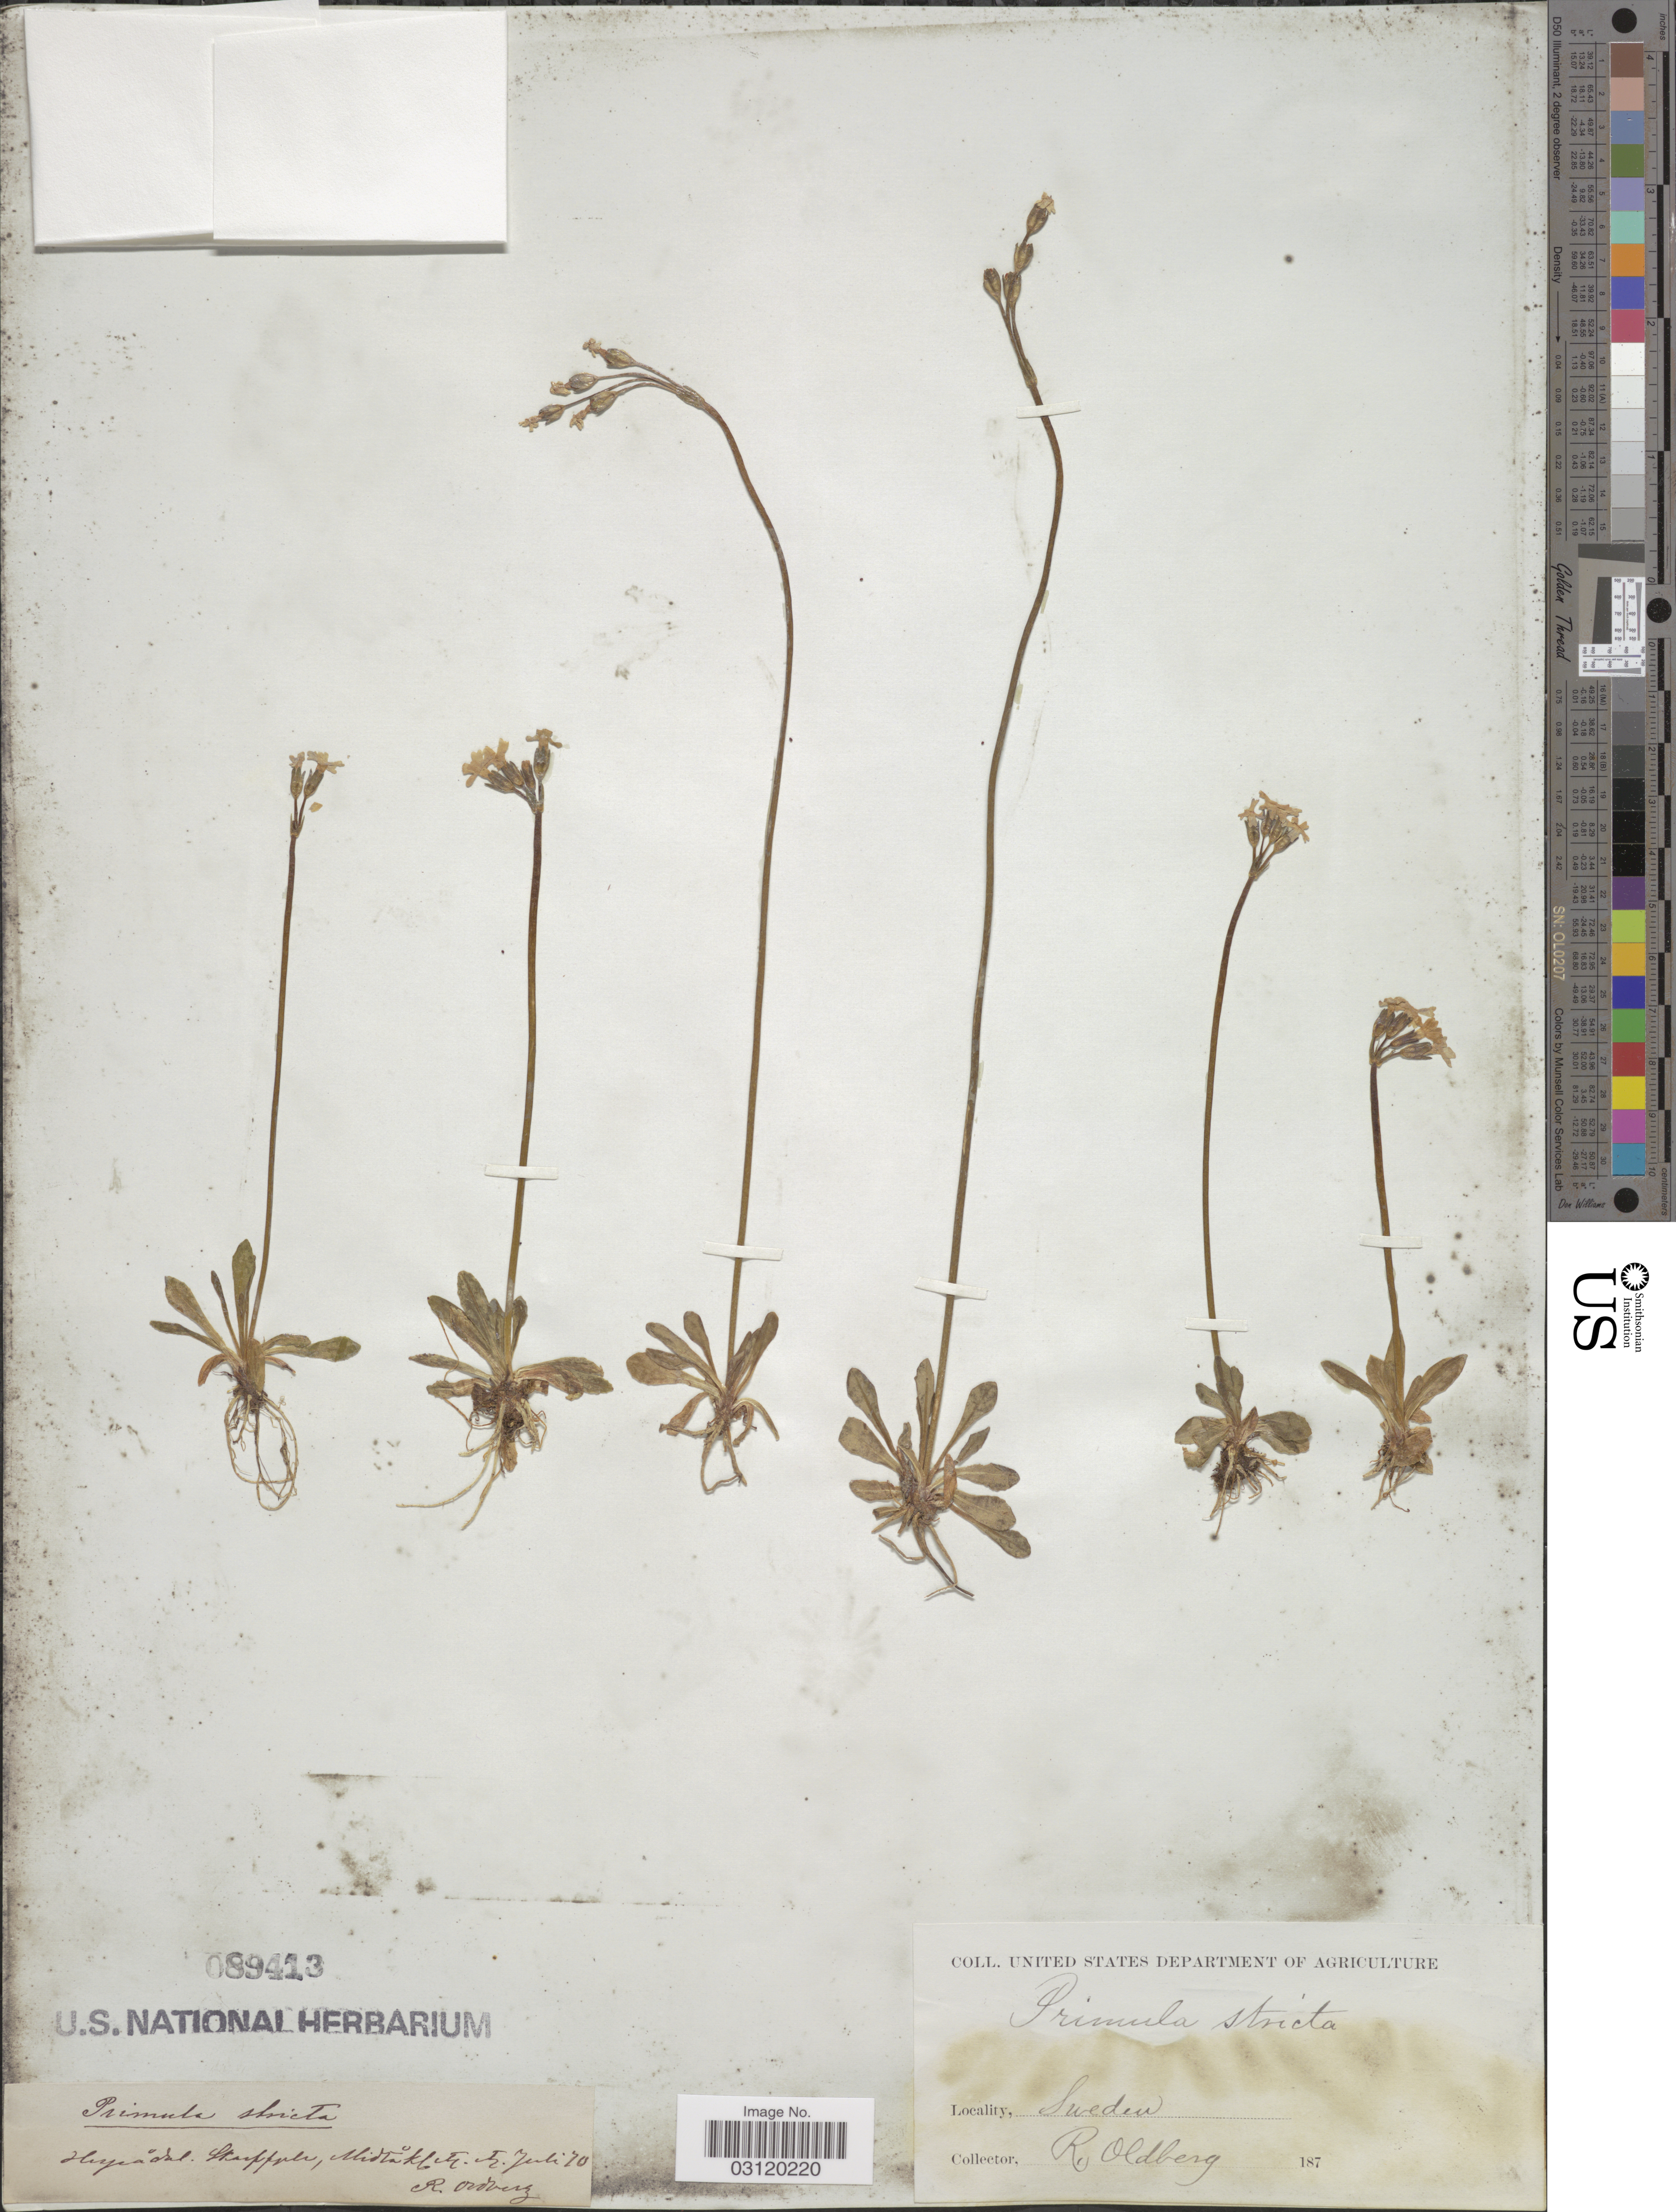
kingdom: Plantae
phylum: Tracheophyta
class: Magnoliopsida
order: Ericales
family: Primulaceae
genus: Primula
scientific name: Primula stricta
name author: Hornem.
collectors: R. Oldberg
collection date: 1870-07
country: Sweden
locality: Herjeadal. Skarffjell [interpreted], Midtaklip.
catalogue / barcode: US 89413